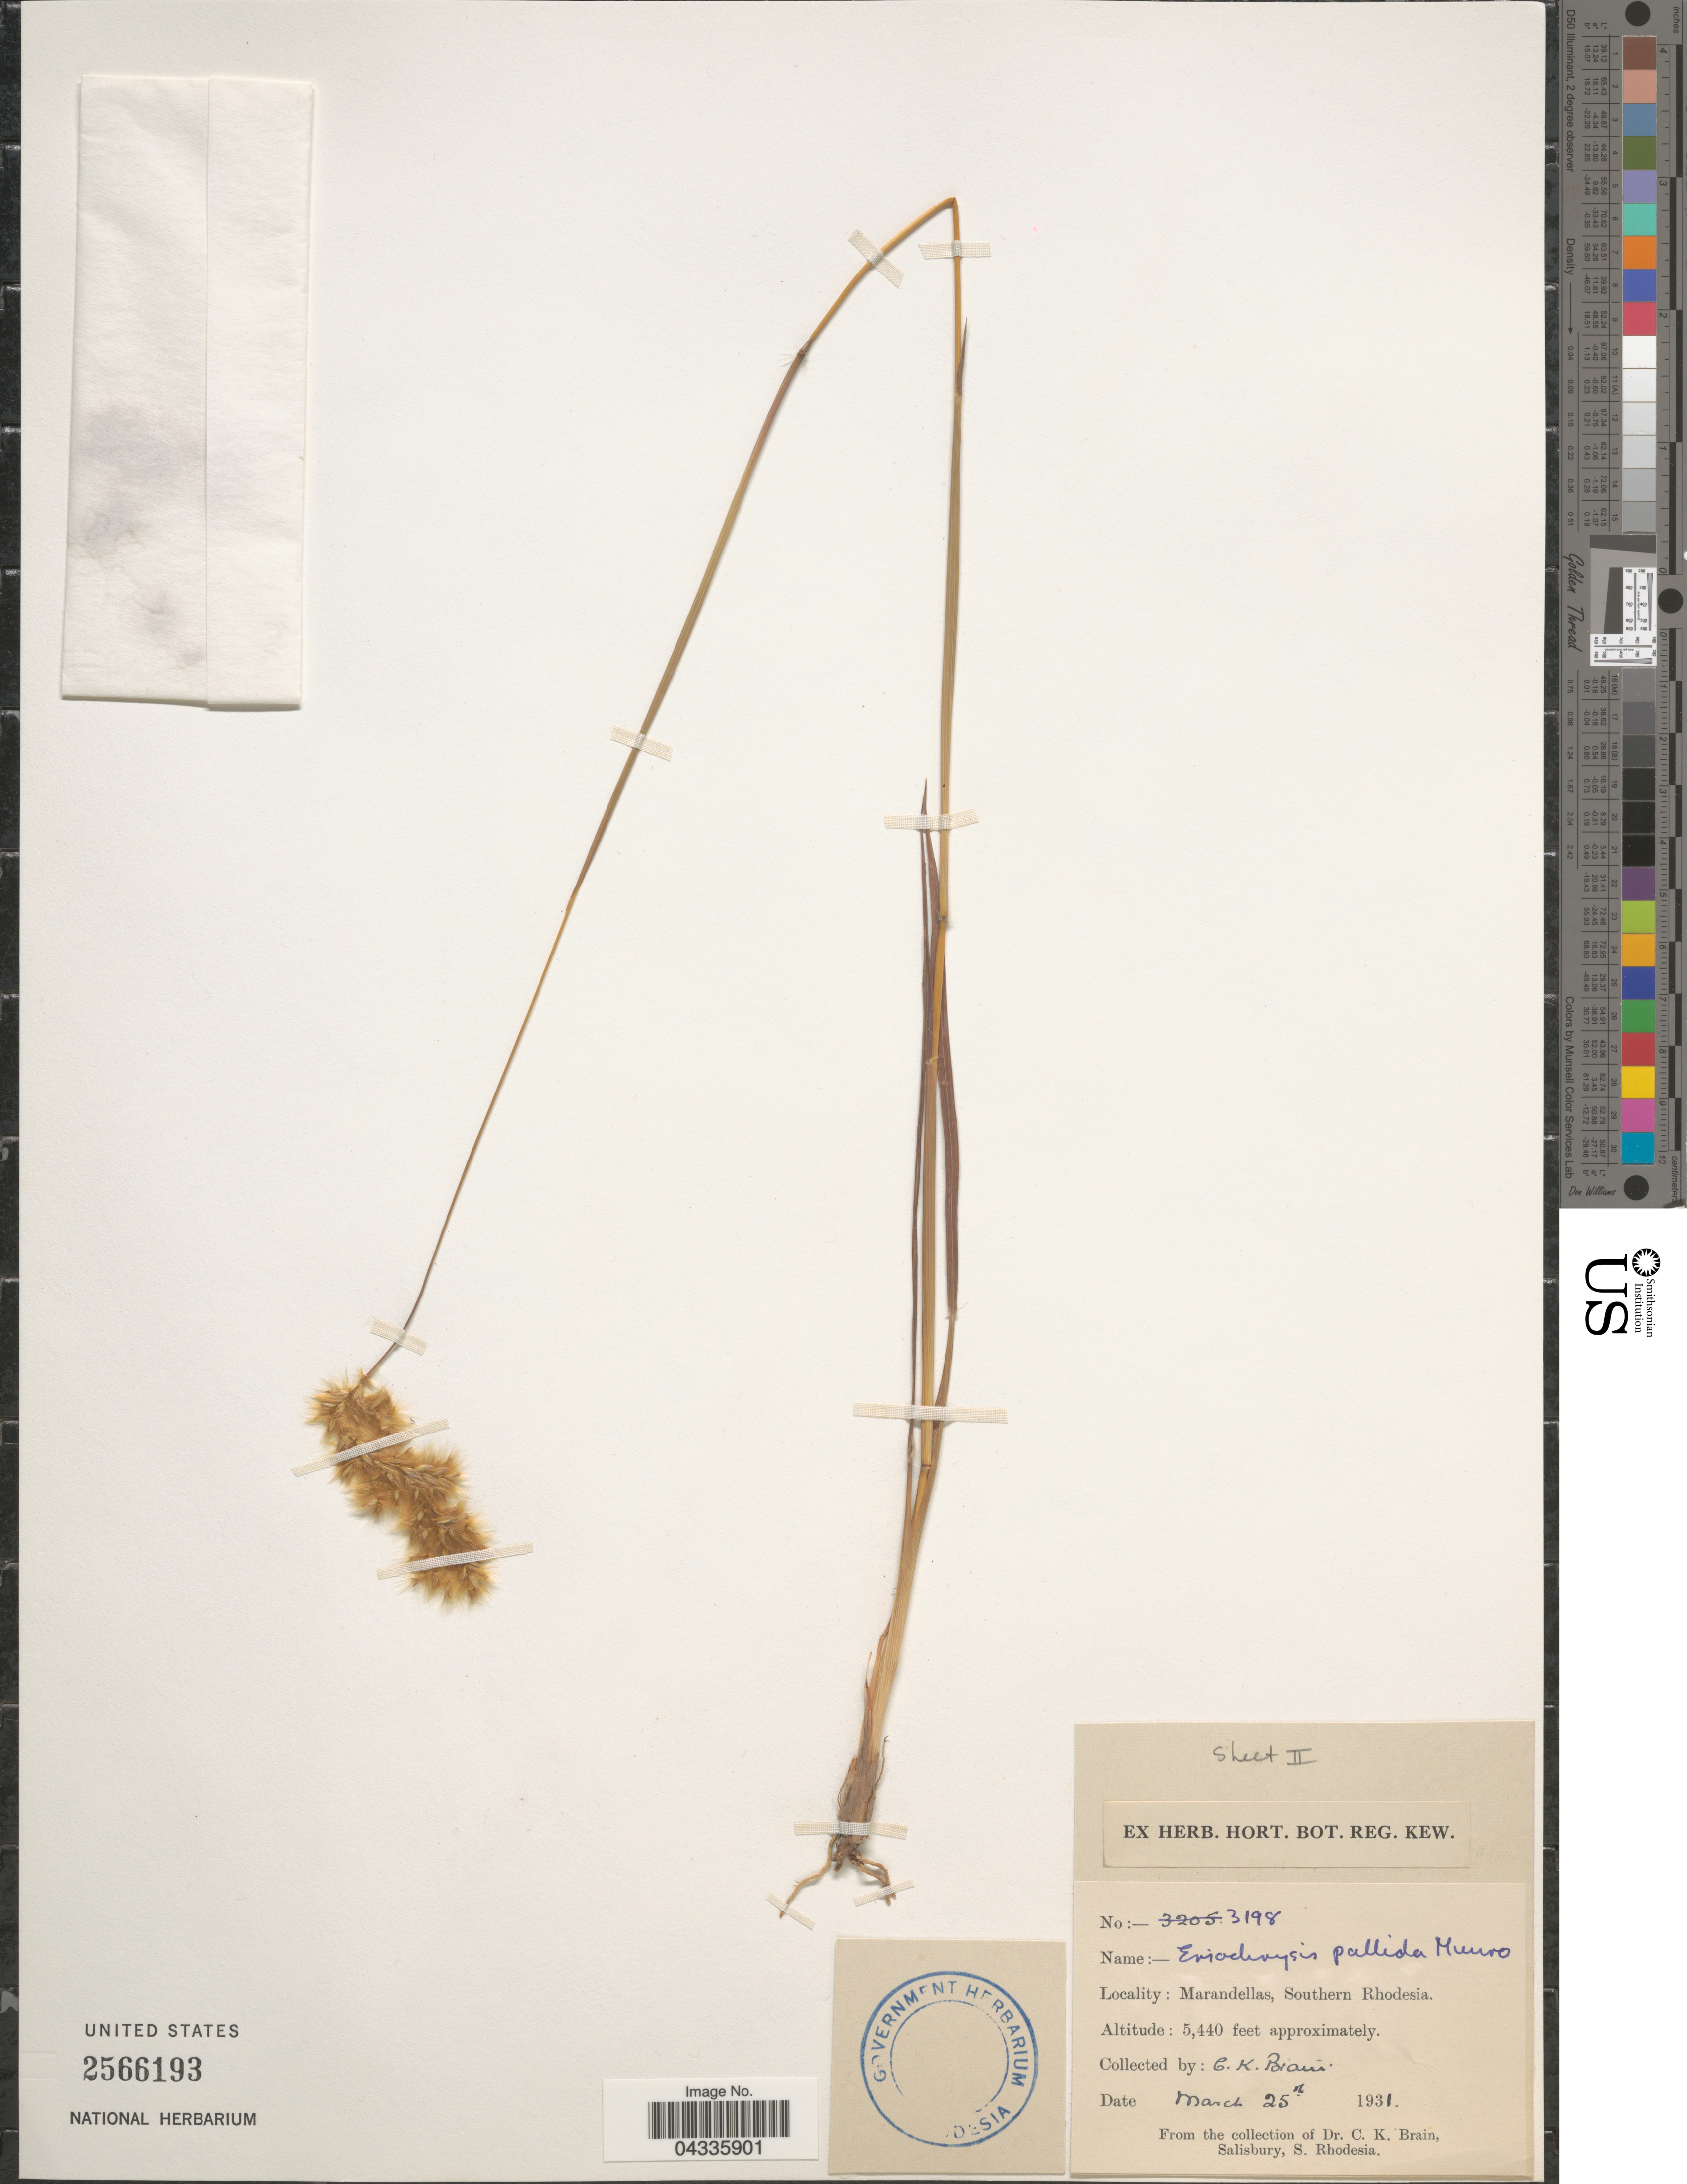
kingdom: Plantae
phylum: Tracheophyta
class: Liliopsida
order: Poales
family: Poaceae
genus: Eriochrysis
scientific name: Eriochrysis pallida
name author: Munro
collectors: C. Brain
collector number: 3198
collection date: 1931-03-25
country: Zimbabwe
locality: Marandellas, Southern Rhodesia.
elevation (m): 1658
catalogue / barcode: US 2566193